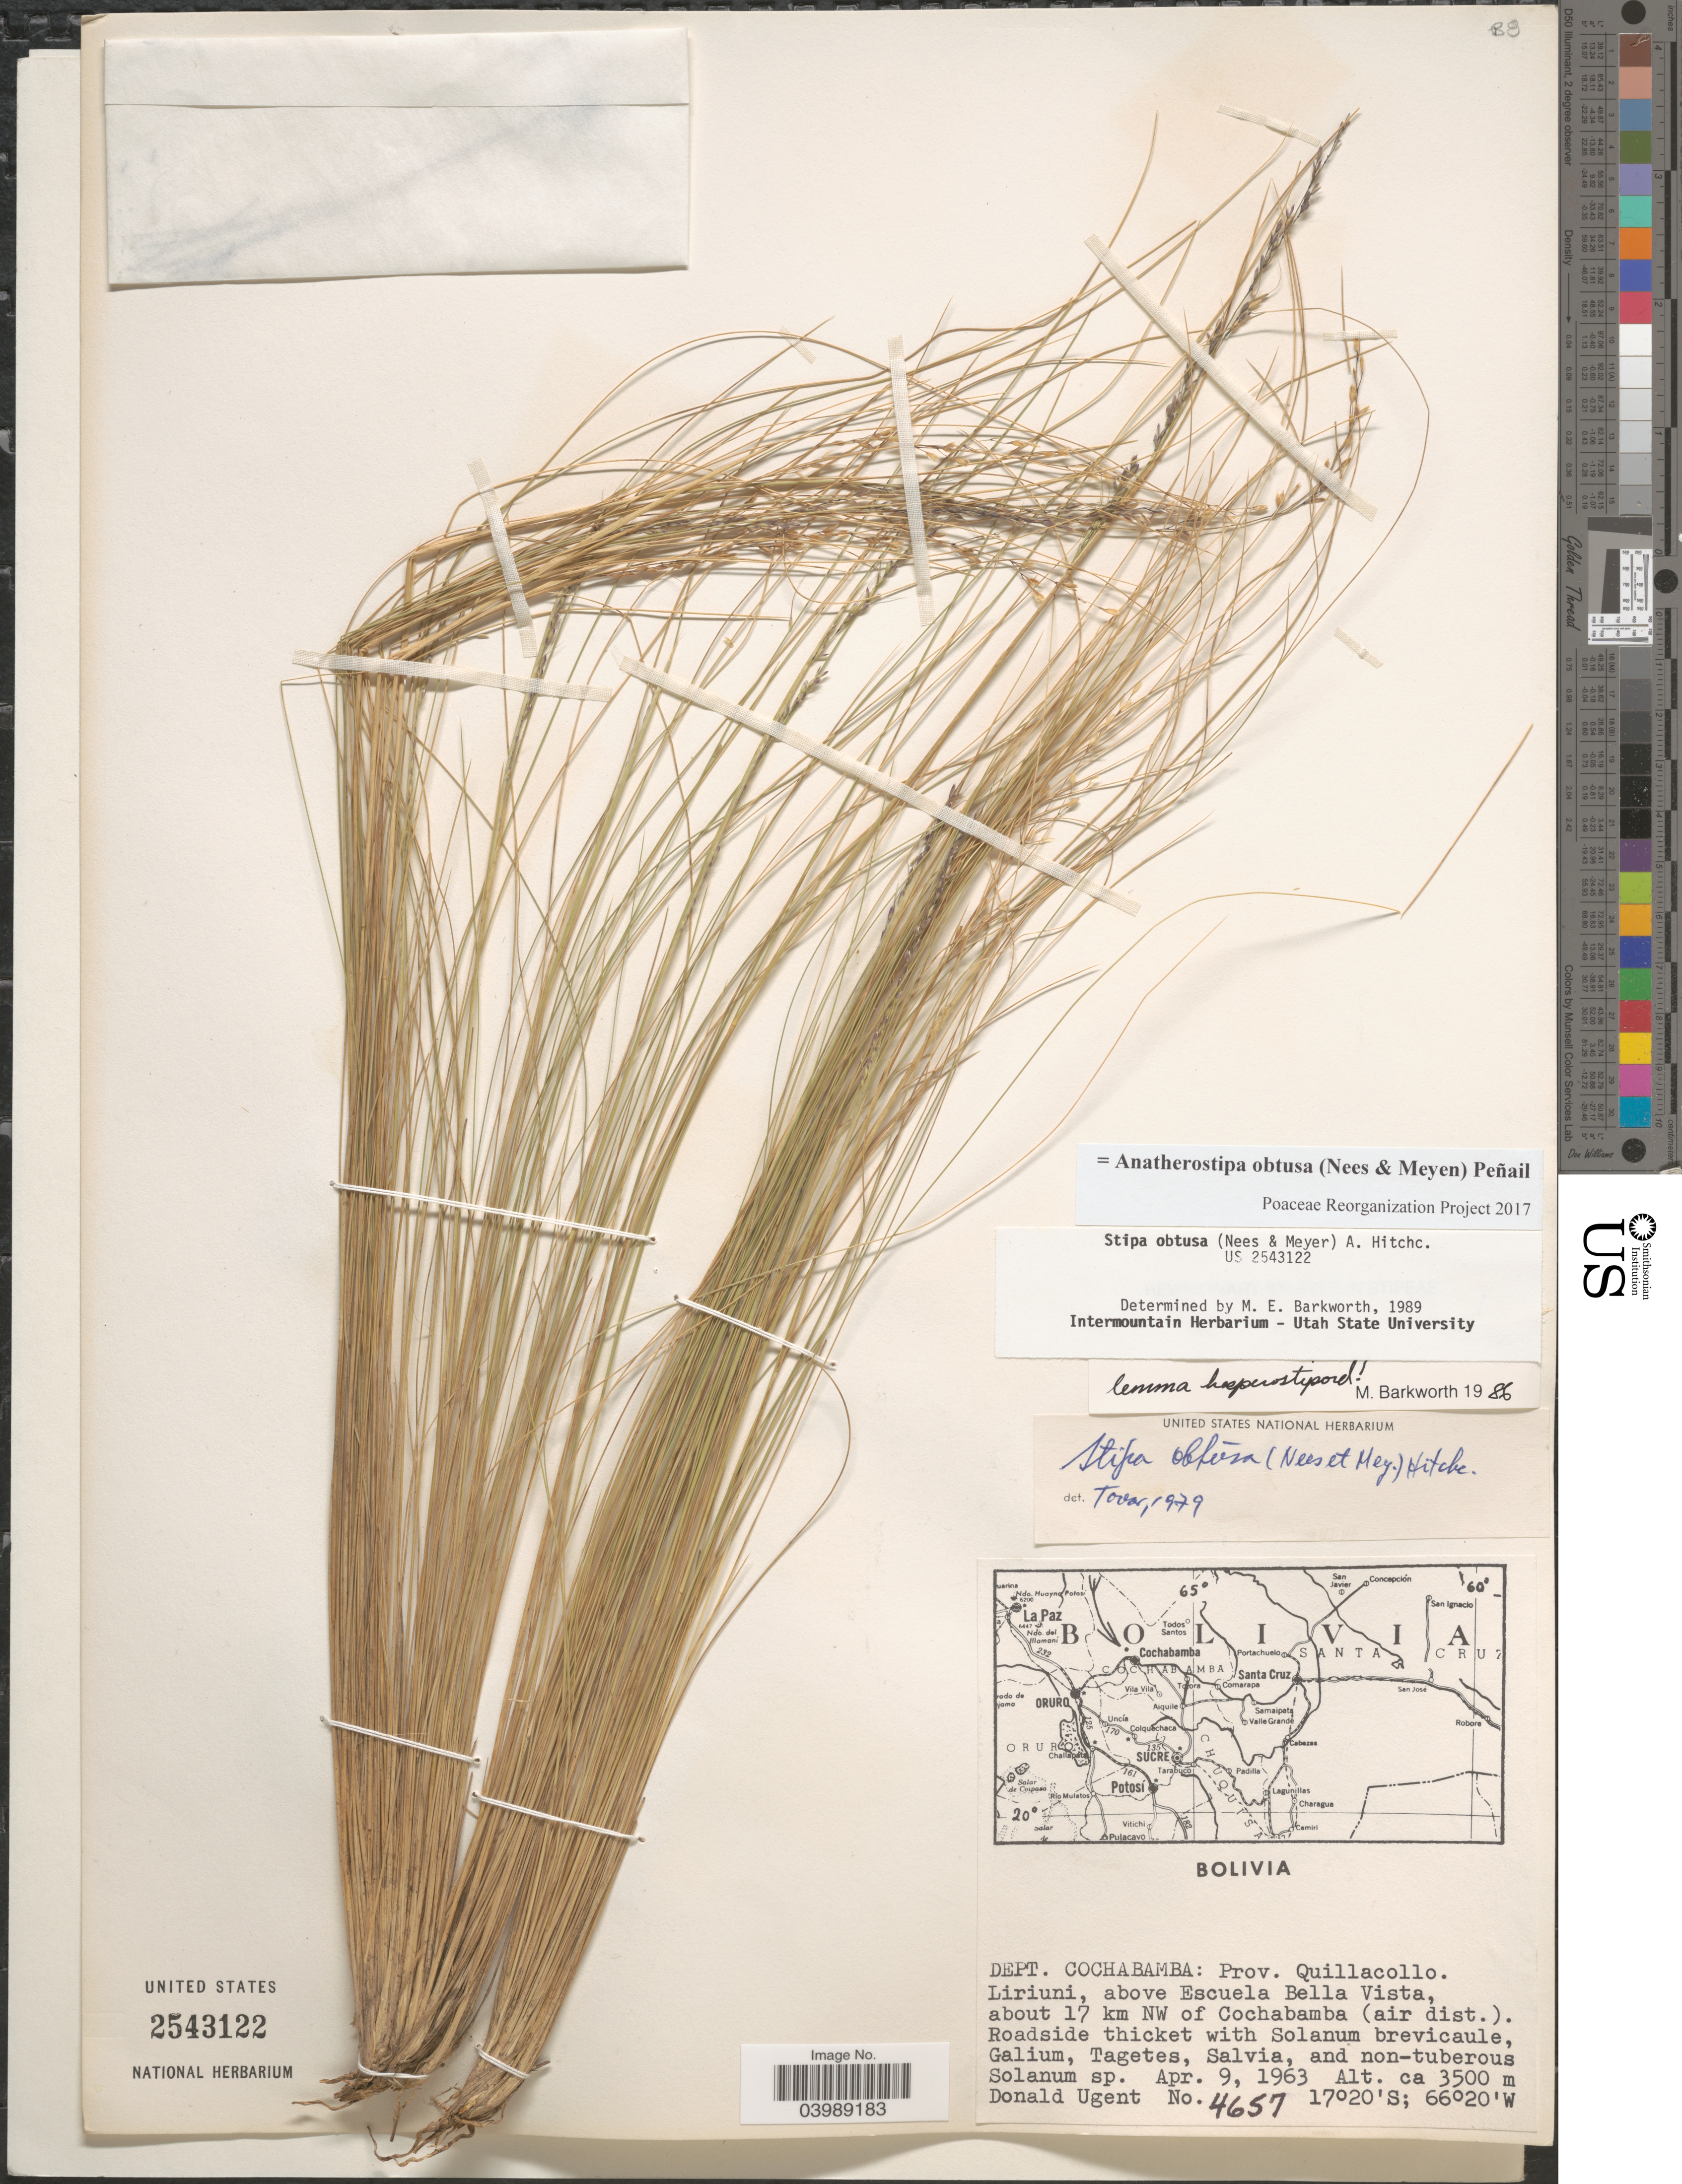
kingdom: Plantae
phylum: Tracheophyta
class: Liliopsida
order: Poales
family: Poaceae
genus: Anatherostipa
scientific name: Anatherostipa obtusa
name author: (Nees & Meyen) Peñailillo B.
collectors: D. Ugent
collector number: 4657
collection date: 1963-04-09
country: Bolivia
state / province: Cochabamba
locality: Dept. Cochabamba: Prov. Quillacollo. Liriuni, above Escuela Bella Vista, about 17 km NW of Cochabamba (air dist.).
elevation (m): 3500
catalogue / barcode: US 2543122